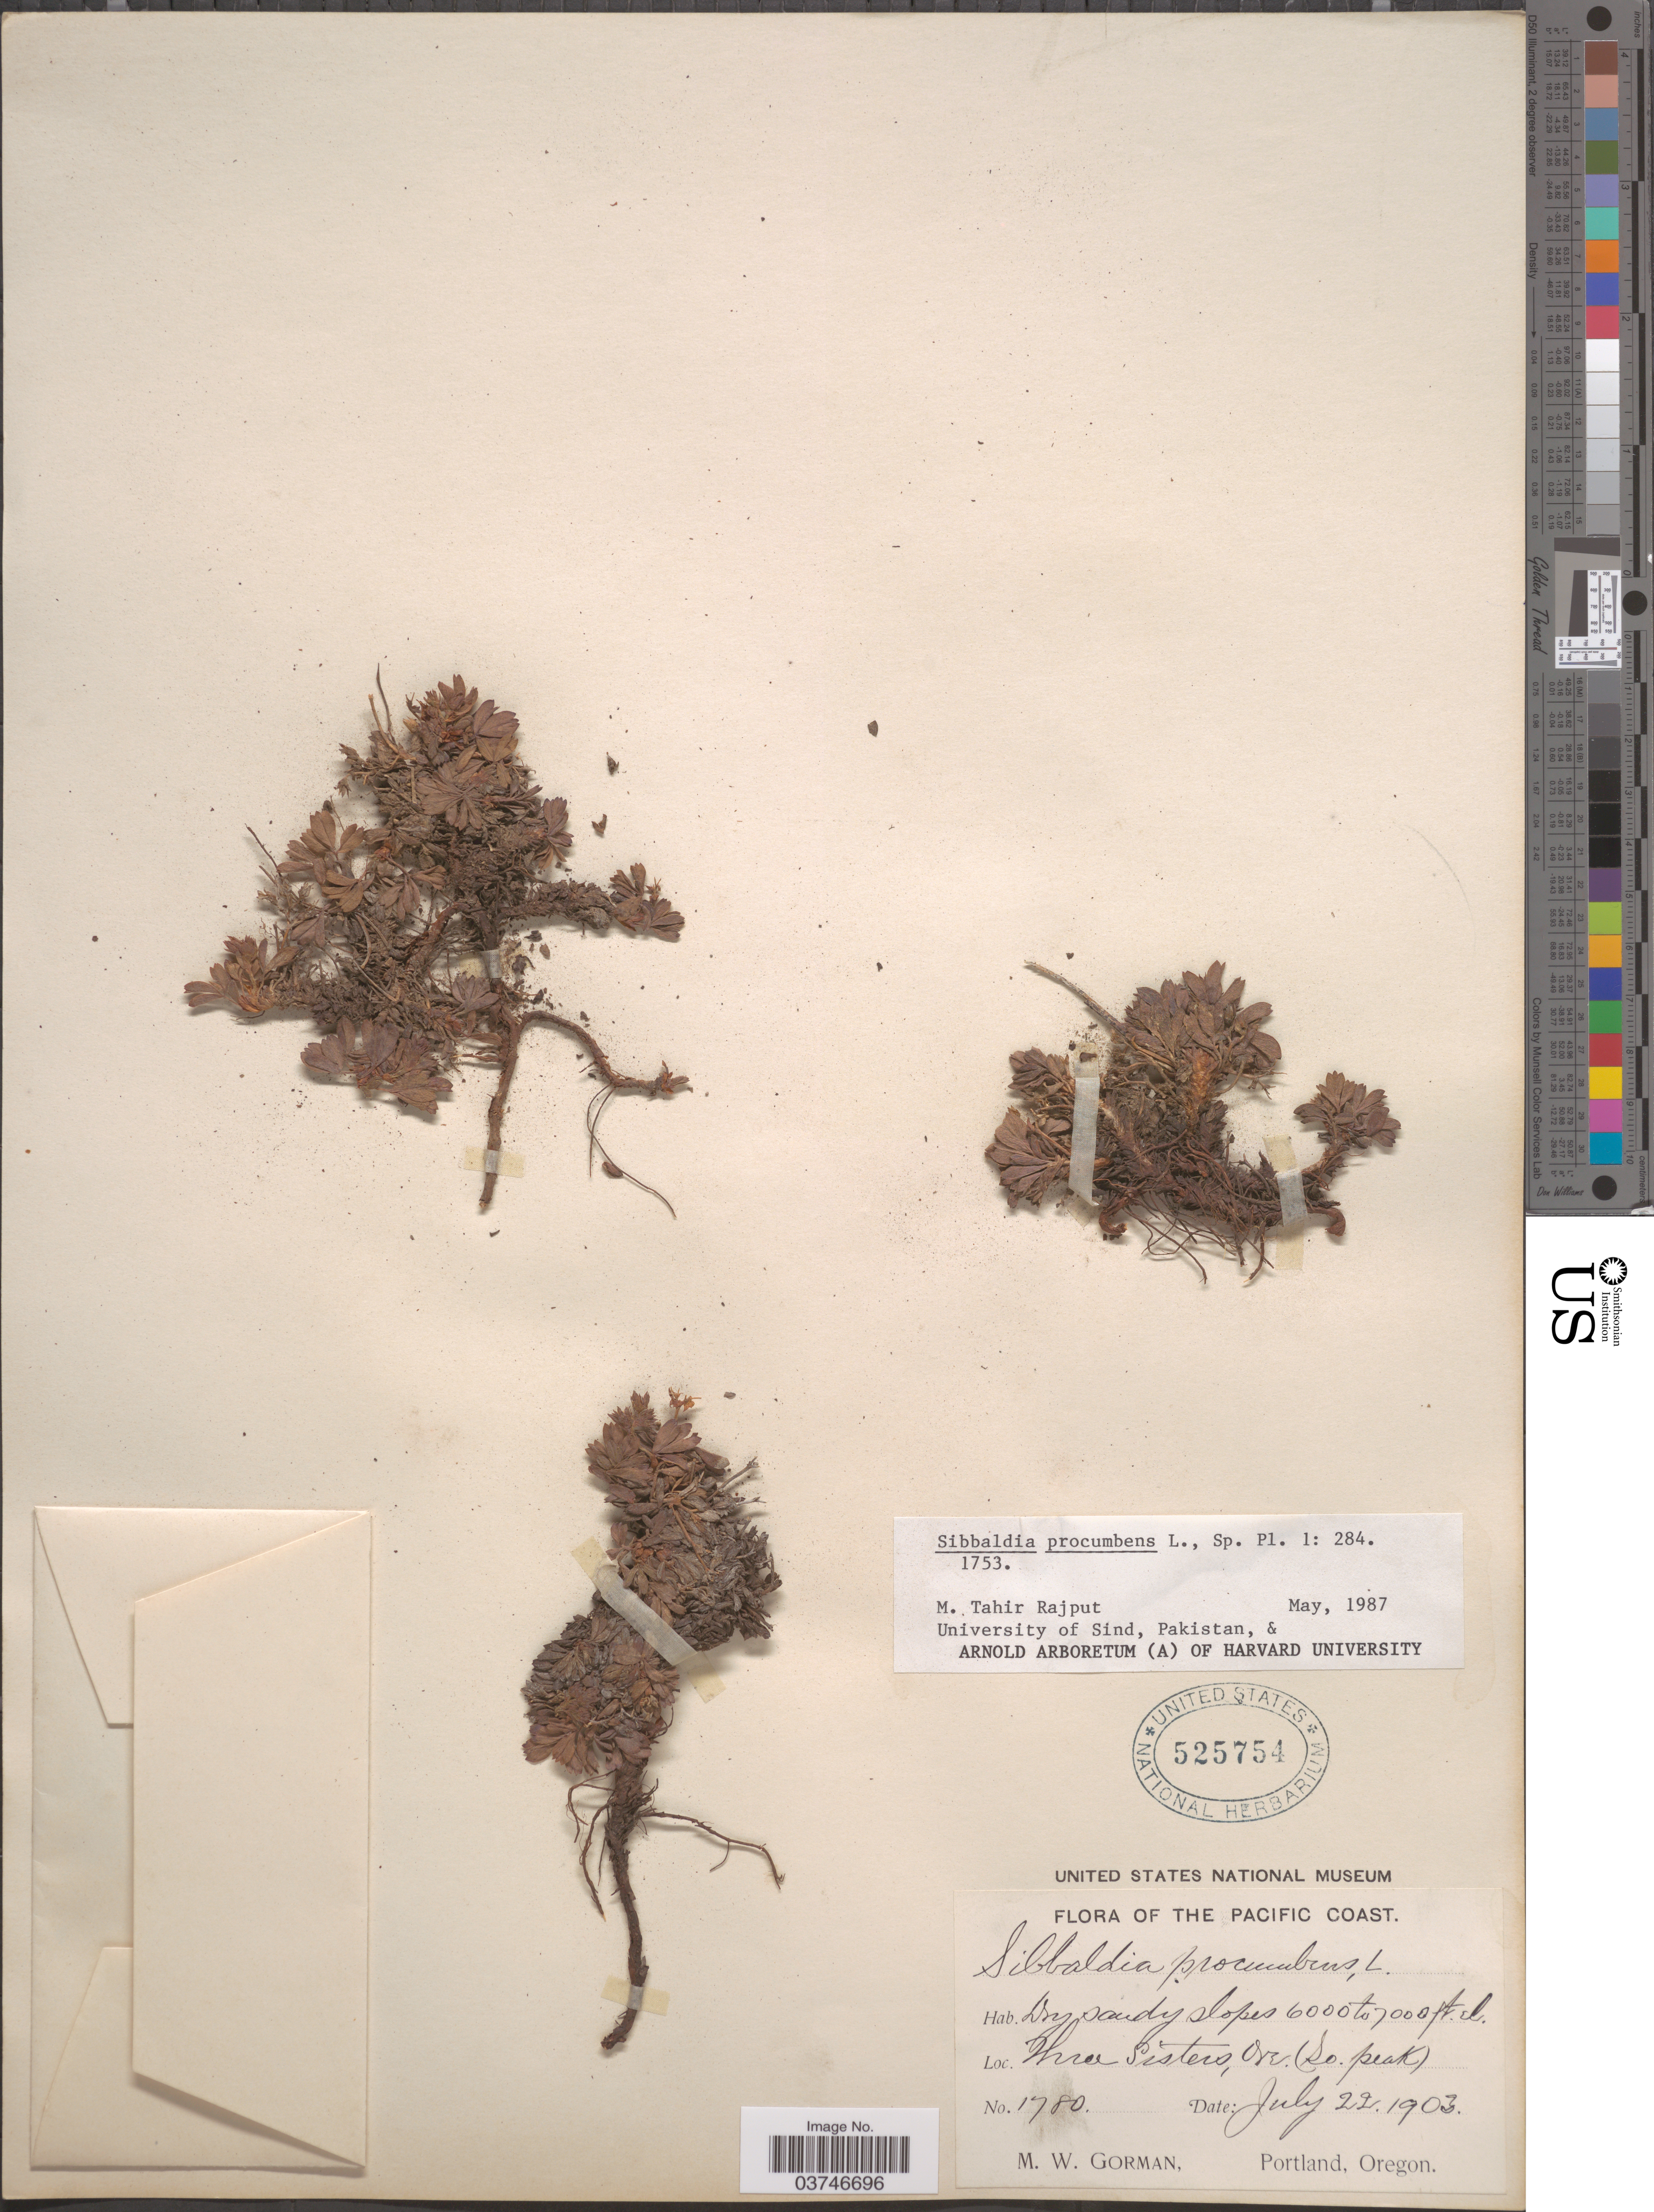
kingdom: Plantae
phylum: Tracheophyta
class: Magnoliopsida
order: Rosales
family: Rosaceae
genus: Sibbaldia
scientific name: Sibbaldia procumbens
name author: L.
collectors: M. W. Gorman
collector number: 1780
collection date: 1903-07-22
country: United States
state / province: Oregon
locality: The Pacific Coast. Three Sisters, (So. peak).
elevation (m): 1829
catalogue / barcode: US 525754